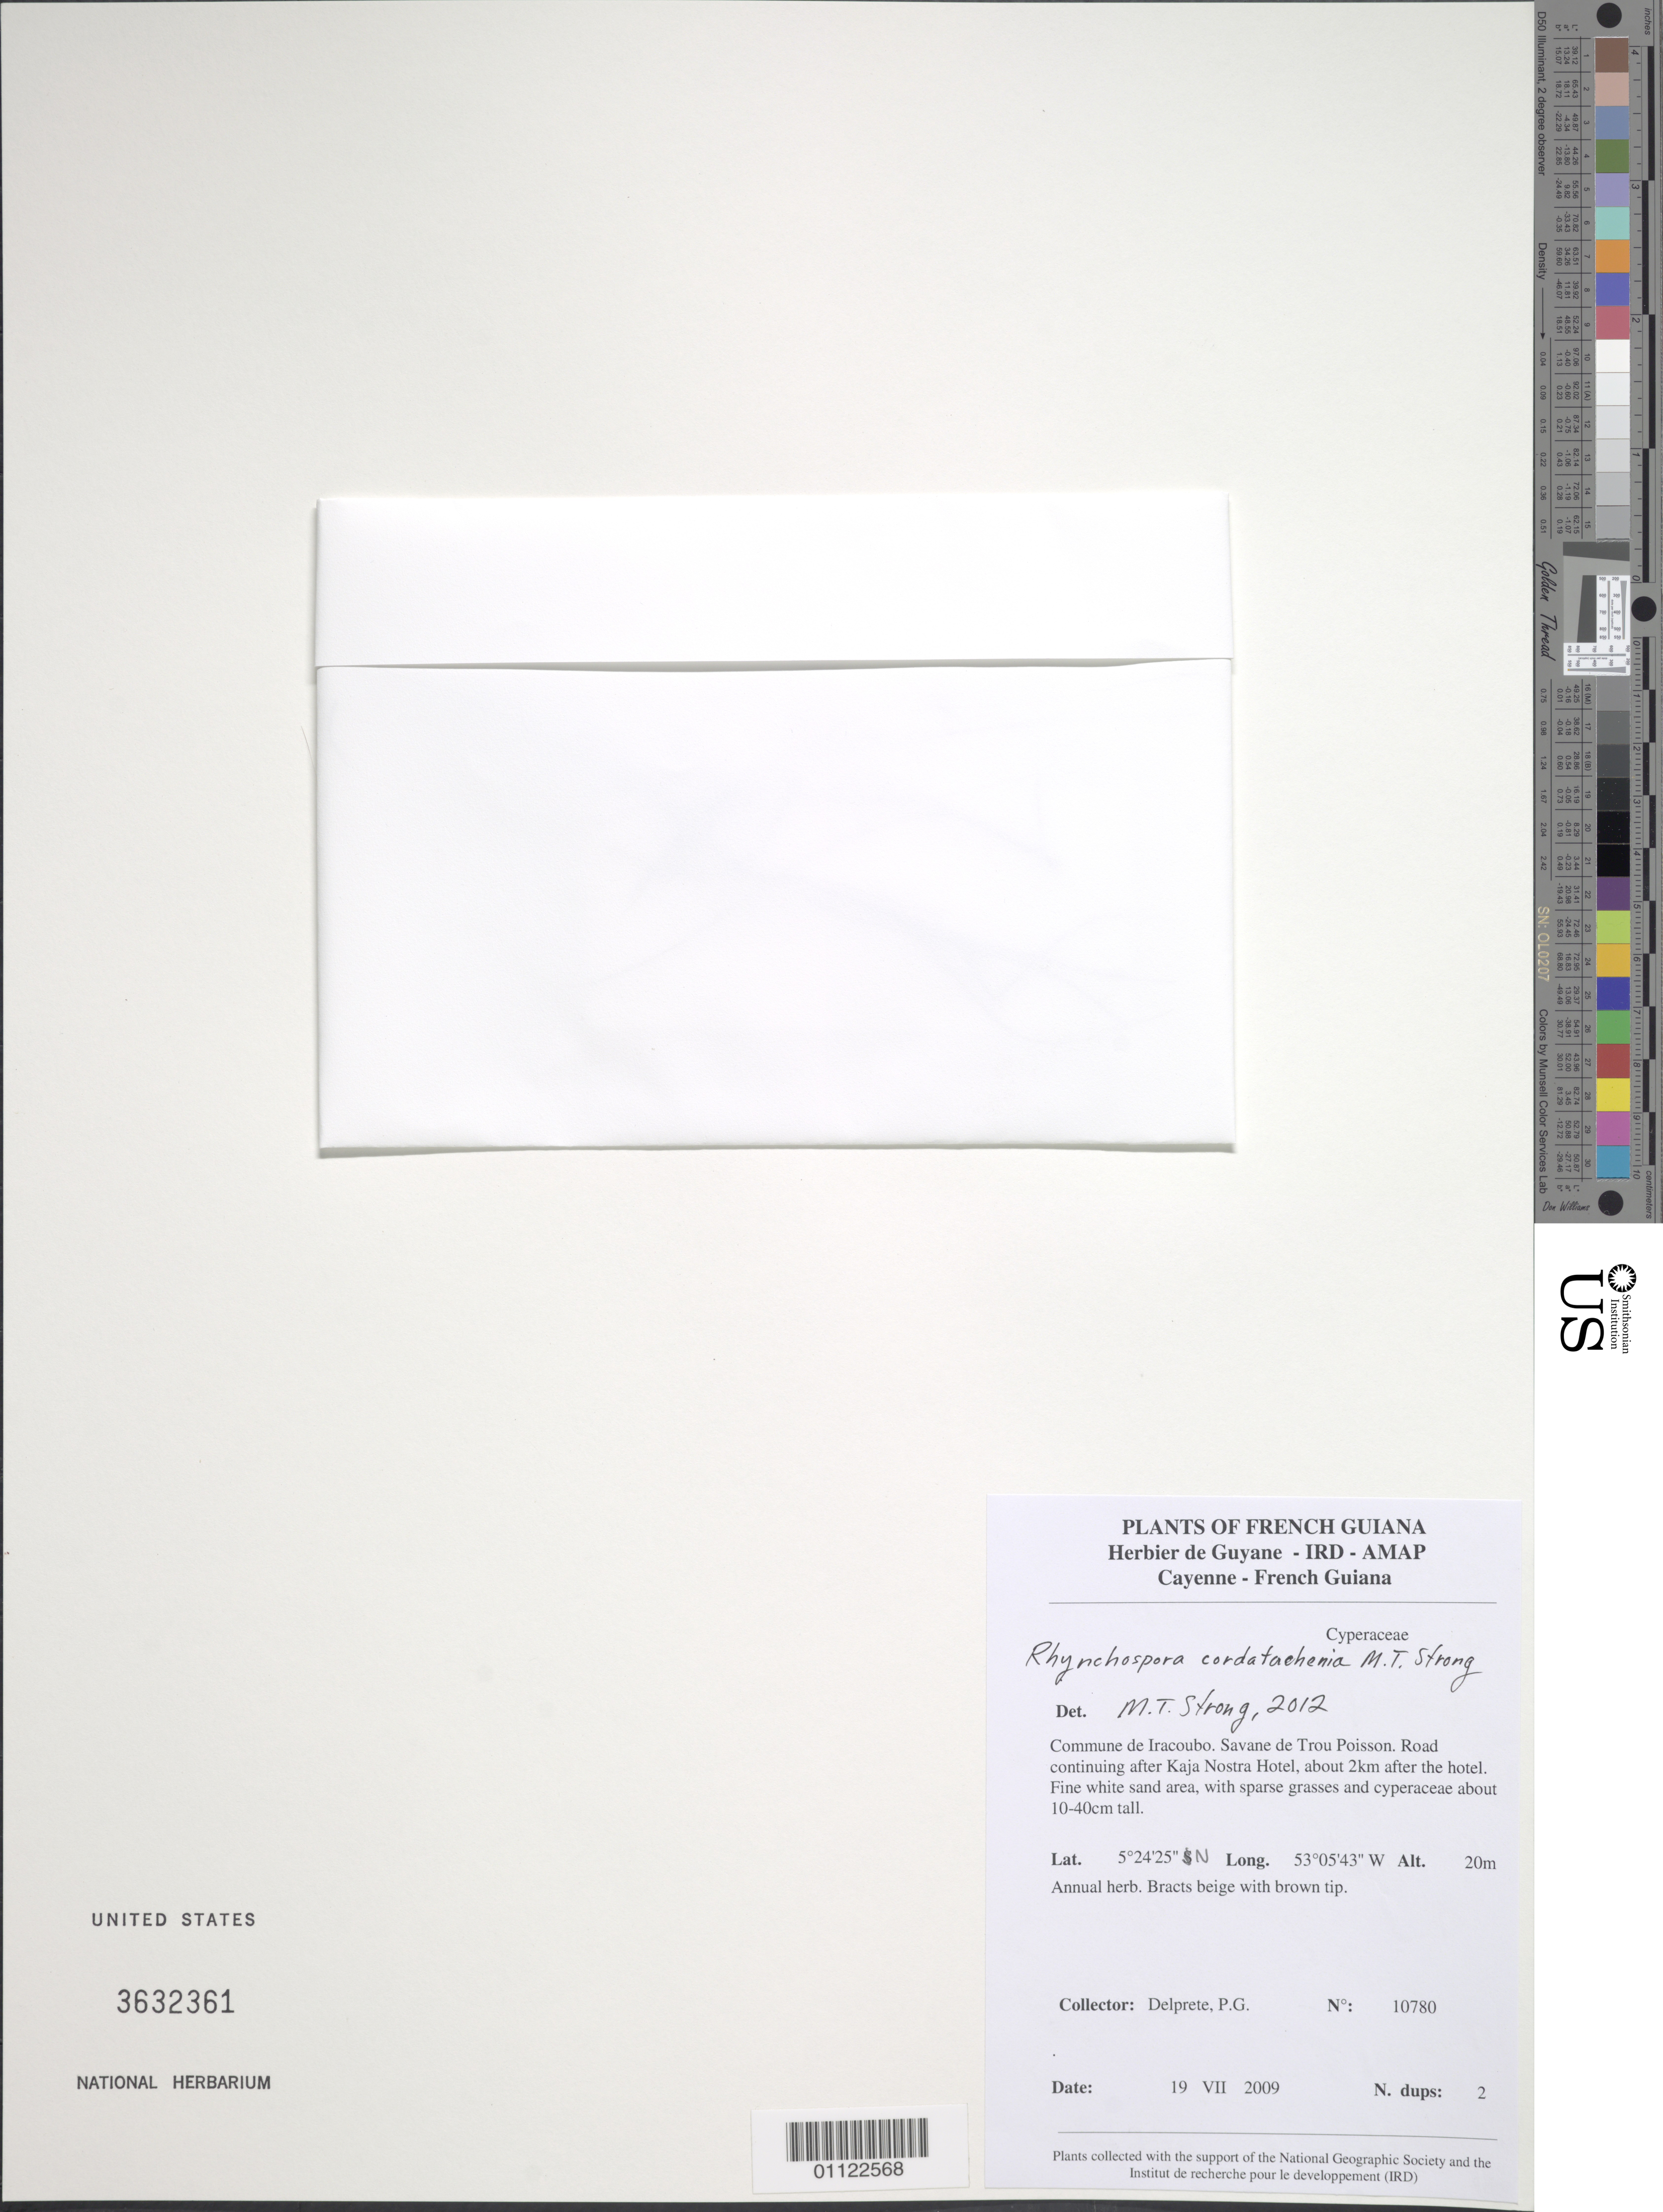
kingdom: Plantae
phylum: Tracheophyta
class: Liliopsida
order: Poales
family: Cyperaceae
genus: Rhynchospora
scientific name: Rhynchospora cordatachenia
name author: M.T. Strong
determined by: Strong, M. T., (US), Smithsonian Institution - National Museum of Natural History (UNITED STATES)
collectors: P. G. Delprete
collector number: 10780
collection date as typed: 19-Jul-09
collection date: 2009-07-19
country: French Guiana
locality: Commune de Iracoubo. Savane de Trou Poisson. Road continuing after Kaja Nostra Hotel, about 2km after the hotel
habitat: Fine white sand area, with sparse grasses and cyperaceae about 10-40cm tall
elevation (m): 20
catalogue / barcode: US 3632361